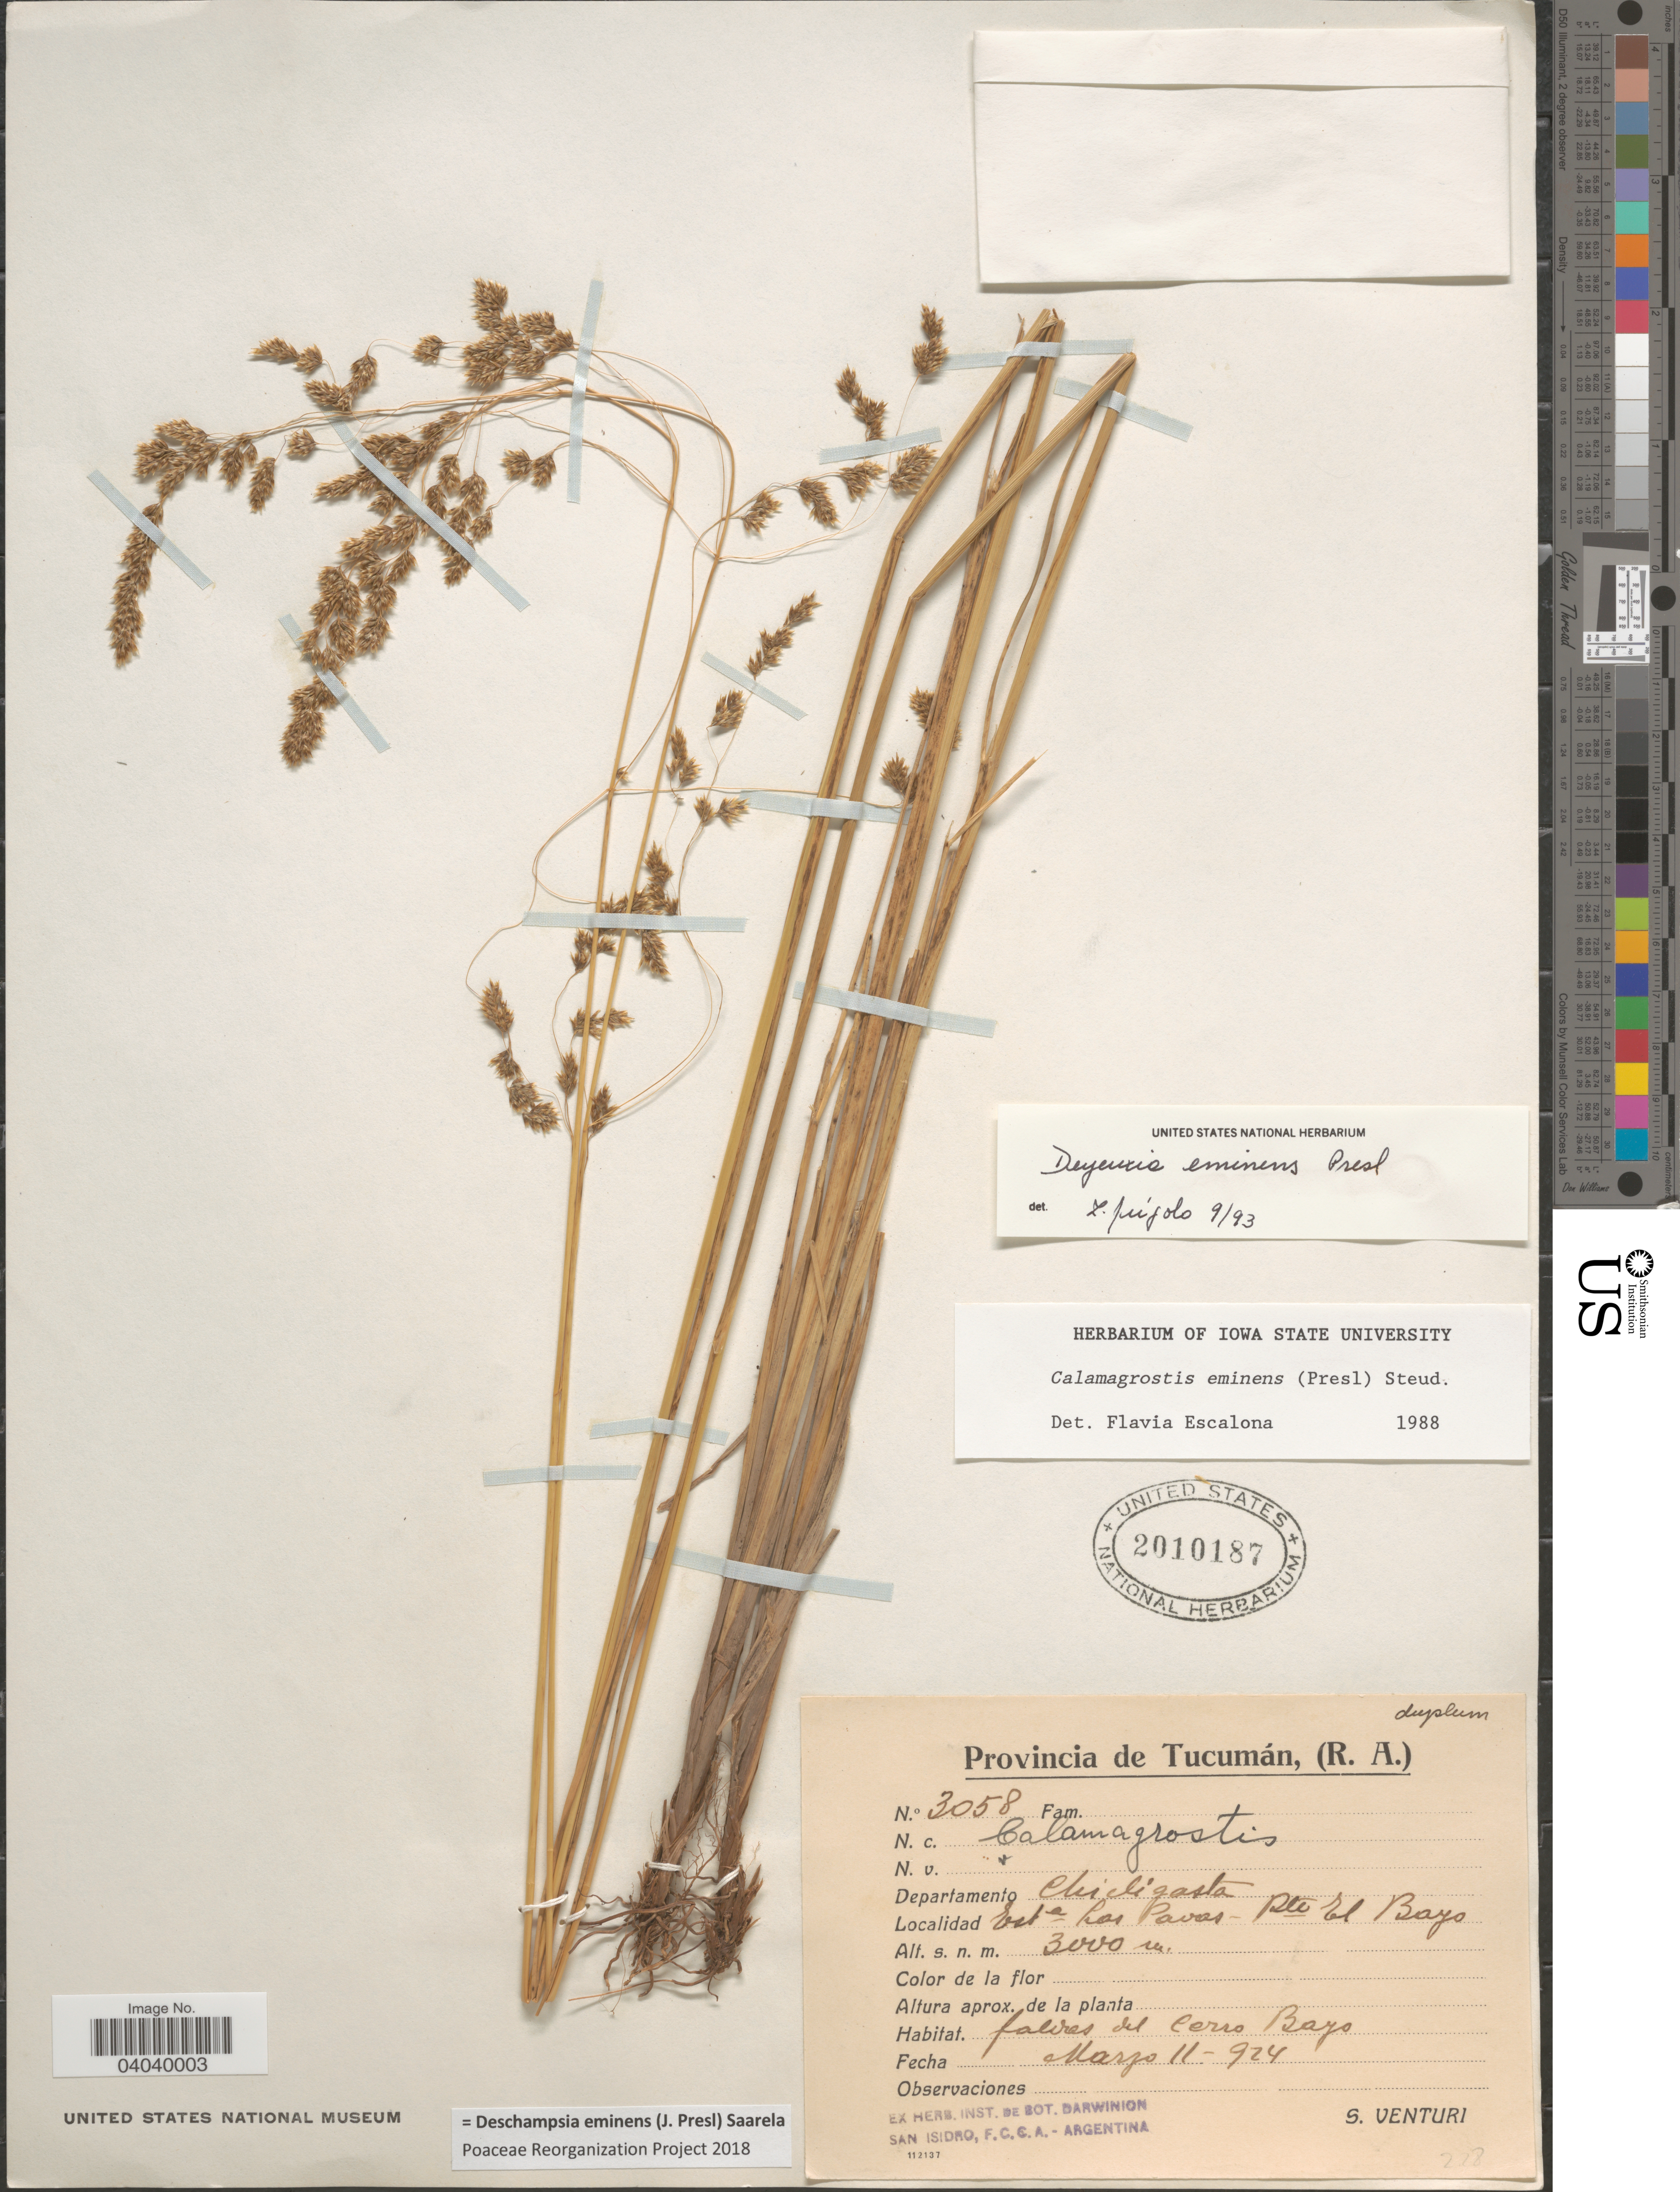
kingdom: Plantae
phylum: Tracheophyta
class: Liliopsida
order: Poales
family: Poaceae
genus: Deschampsia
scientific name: Deschampsia eminens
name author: (J. Presl) Saarela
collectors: S. Venturi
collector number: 3058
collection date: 1924-03-11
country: Argentina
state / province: Tucuman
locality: Departamento Chicligasta. Esta Las Pavas - Pte El Bayo. Faldas del Cerro Bayo.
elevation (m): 3000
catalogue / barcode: US 2010187